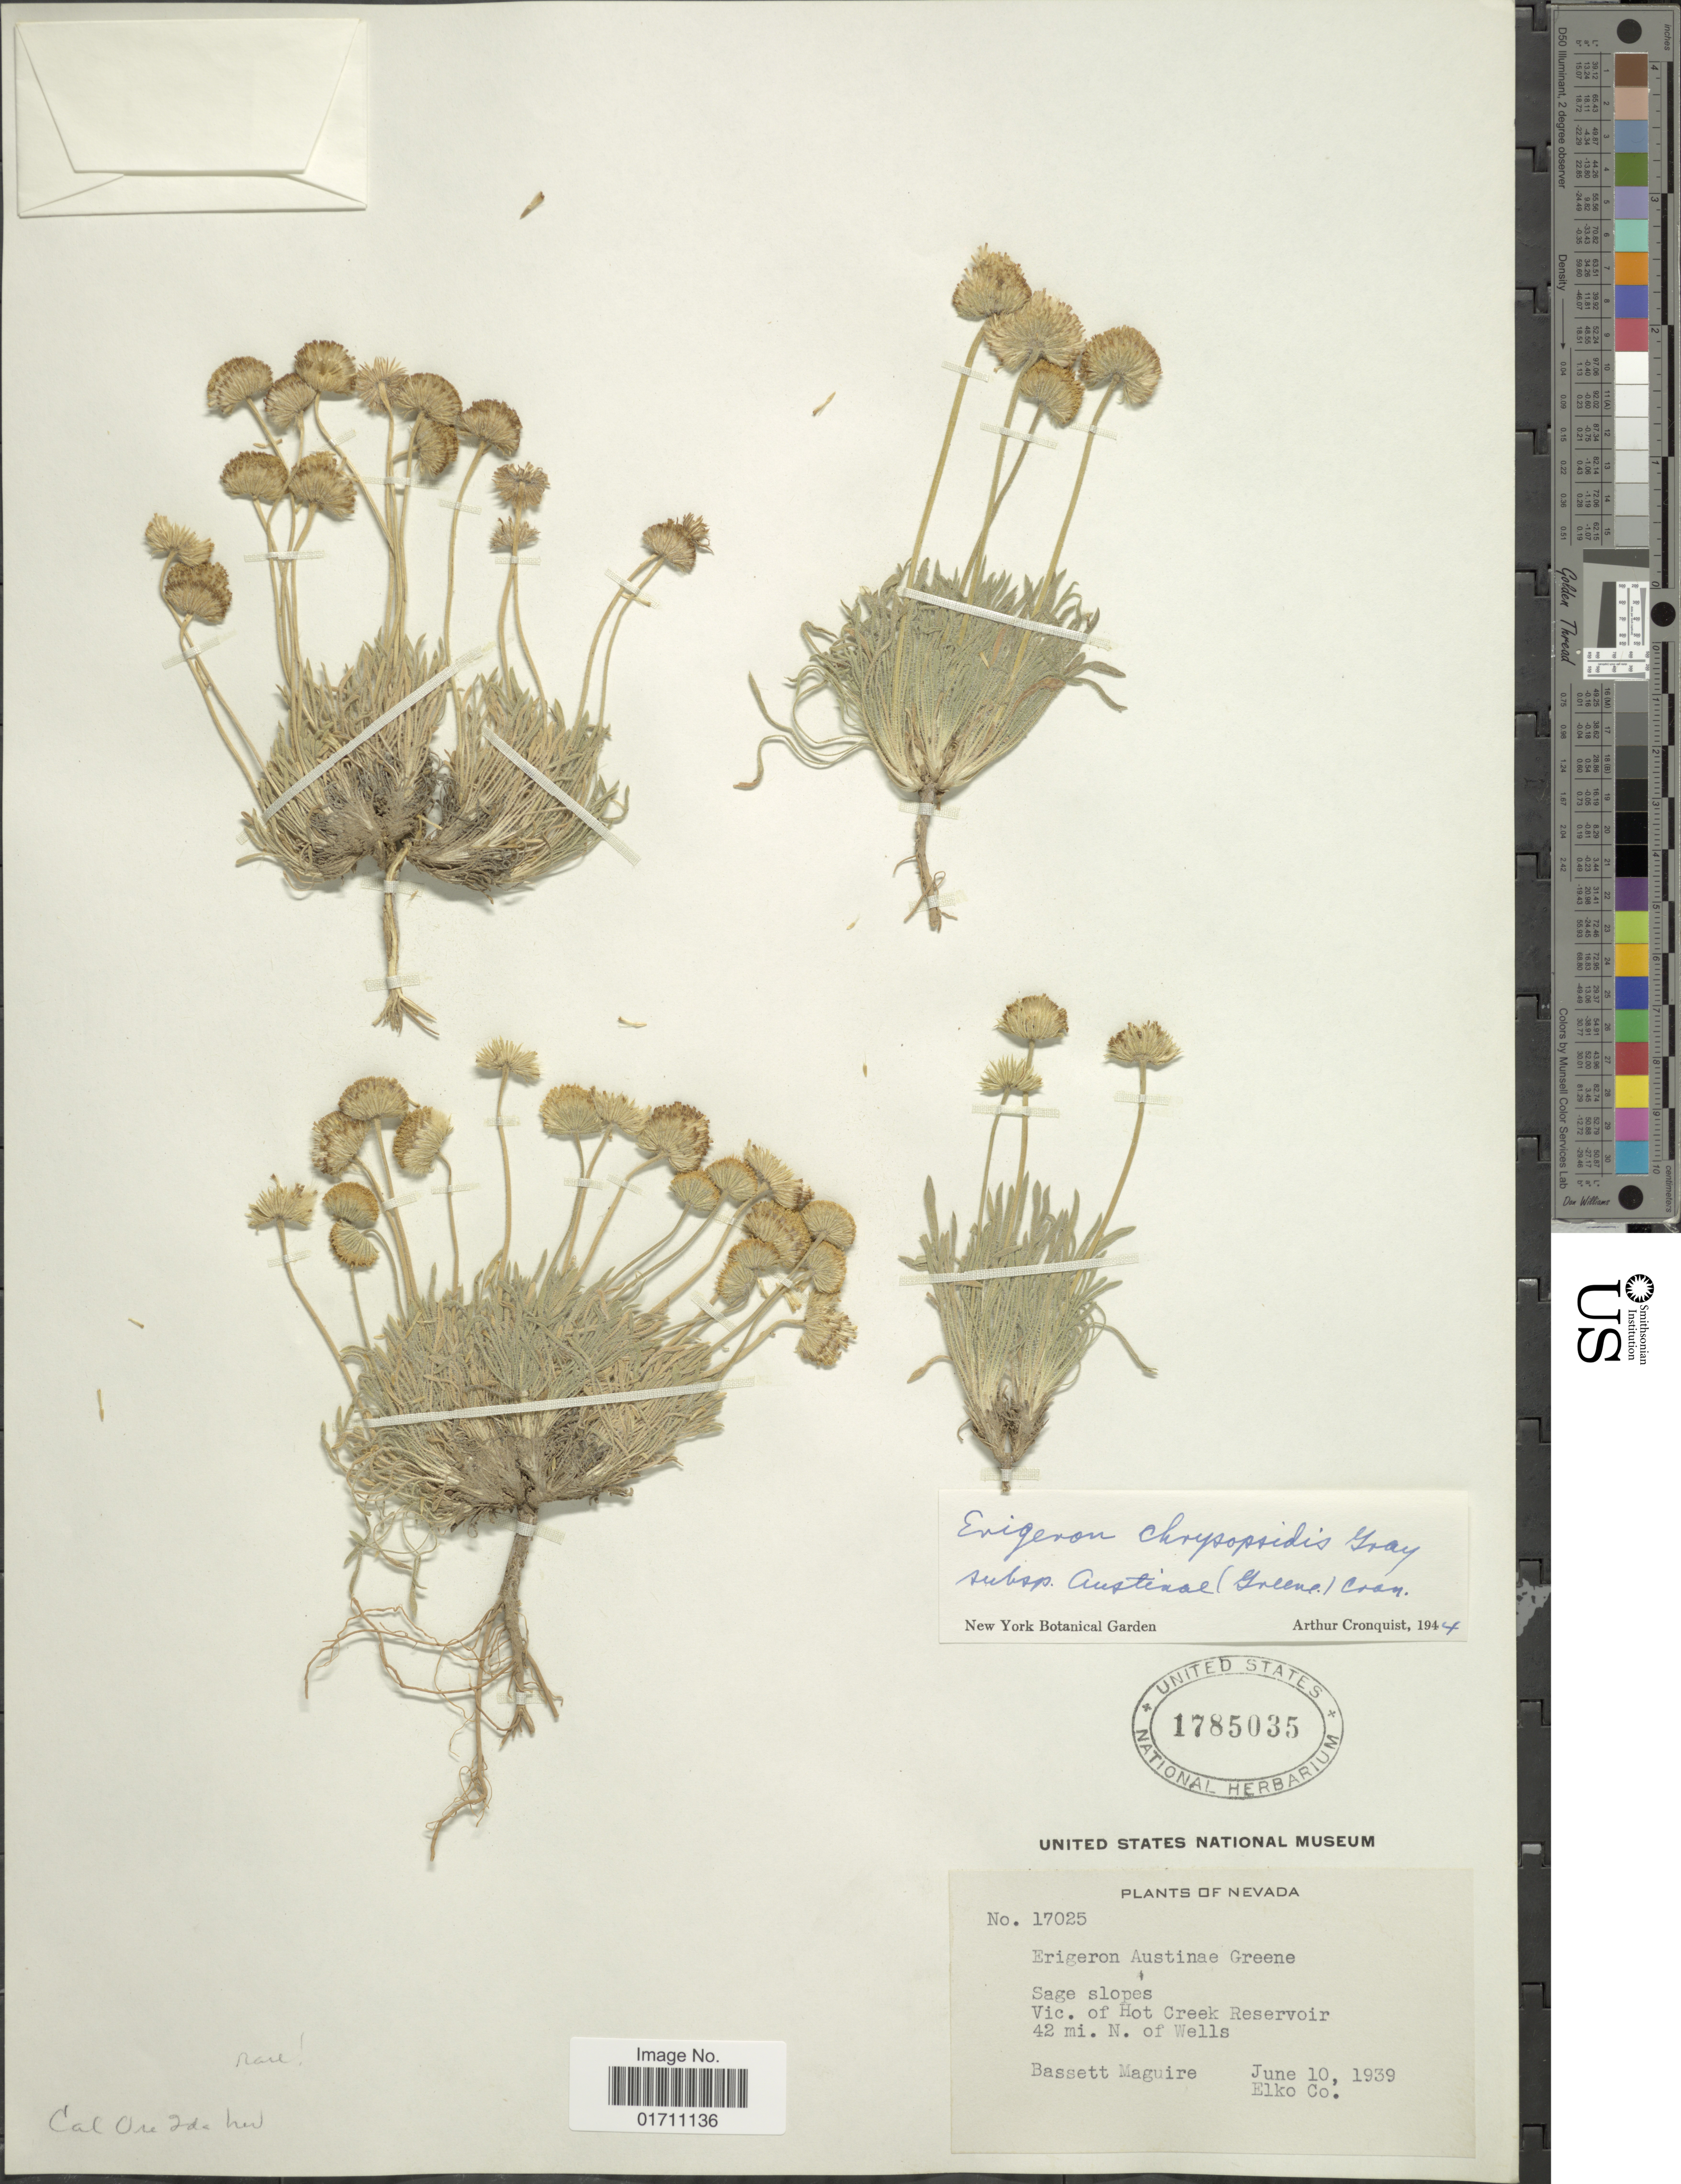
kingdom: Plantae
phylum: Tracheophyta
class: Magnoliopsida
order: Asterales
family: Asteraceae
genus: Erigeron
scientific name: Erigeron chrysopsidis var. austinae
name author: (Greene) G.L. Nesom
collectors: B. Maguire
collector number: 17025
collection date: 1939-06-10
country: United States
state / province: Nevada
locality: Sage slopes, Vic. of Hot Creek Reservoir, 42 mi. N. of Wells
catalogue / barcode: US 1785035